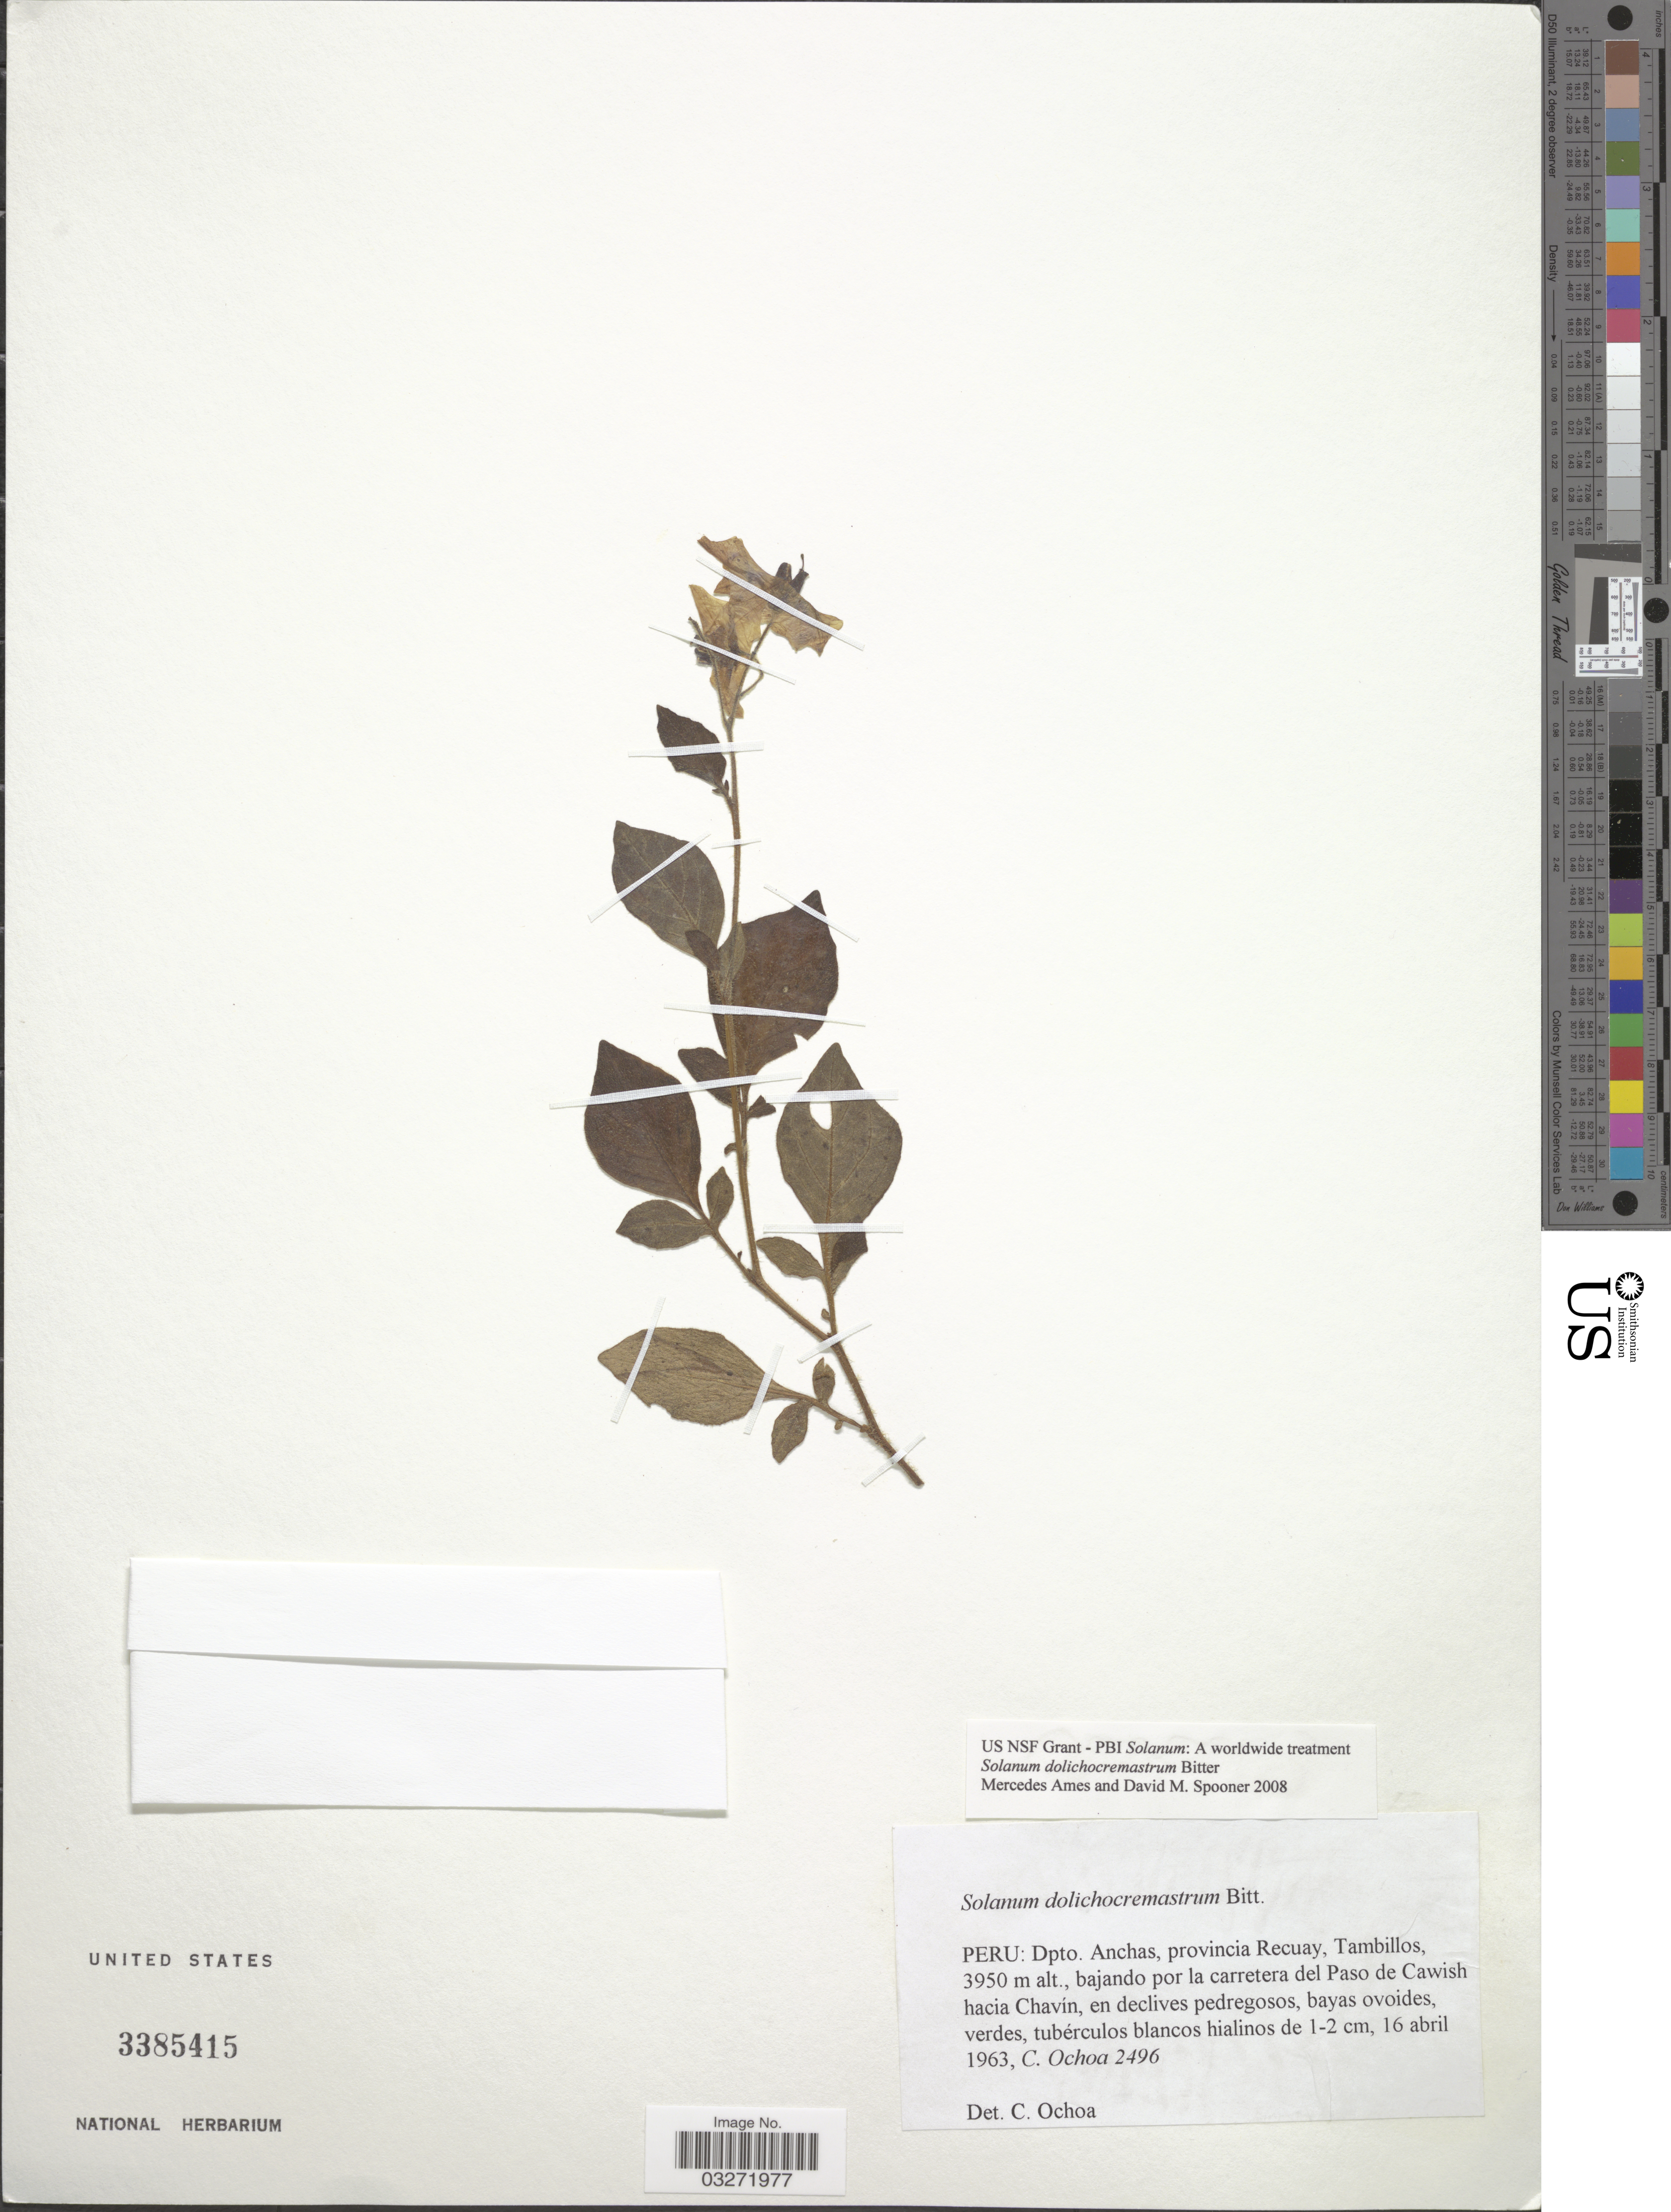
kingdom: Plantae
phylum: Tracheophyta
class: Magnoliopsida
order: Solanales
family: Solanaceae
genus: Solanum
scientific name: Solanum dolichocremastrum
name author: Bitter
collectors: C. Ochoa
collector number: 2496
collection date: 1963-04-16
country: Peru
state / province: Ancash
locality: Dpto. Ancash, provincia Recuay, Tambillos, bajando por la carretera del Paso de Cawish hacia Chavín.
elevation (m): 3950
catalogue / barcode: US 3385415